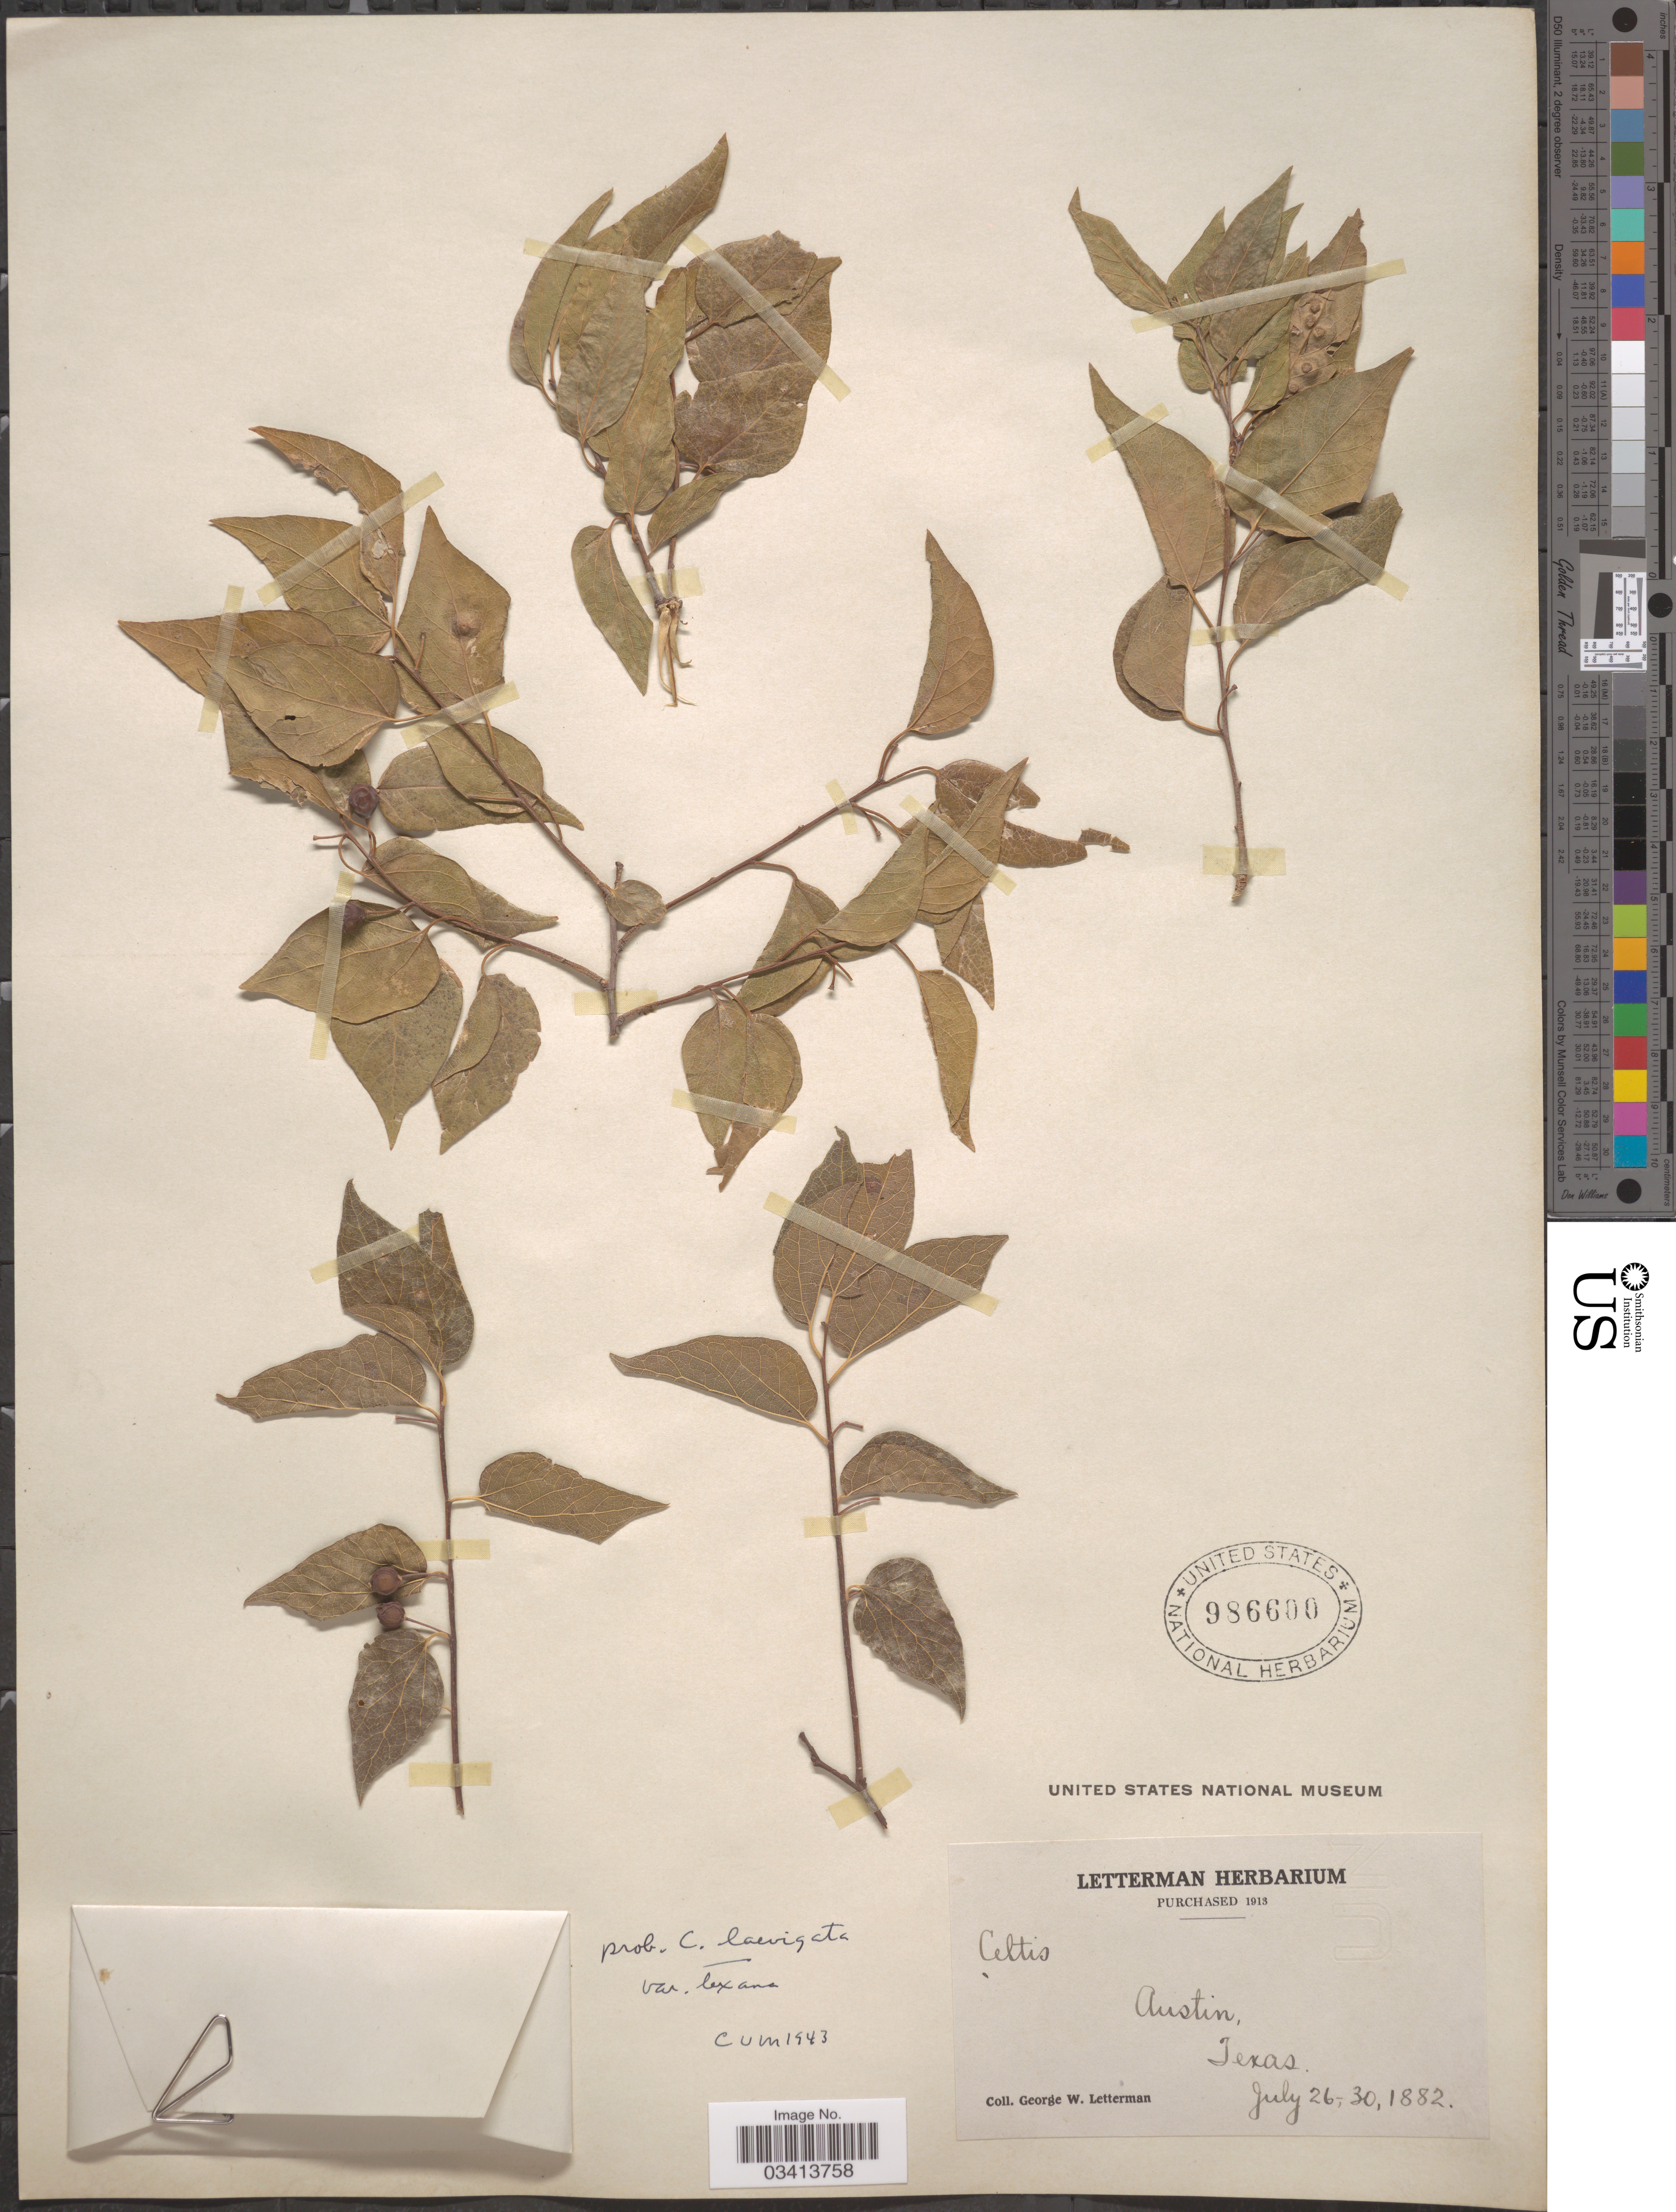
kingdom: Plantae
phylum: Tracheophyta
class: Magnoliopsida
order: Rosales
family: Cannabaceae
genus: Celtis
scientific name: Celtis laevigata var. texana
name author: Sarg.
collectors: G. W. Letterman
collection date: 1882-07-26/1882-07-30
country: United States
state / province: Texas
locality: Austin.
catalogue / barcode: US 986600